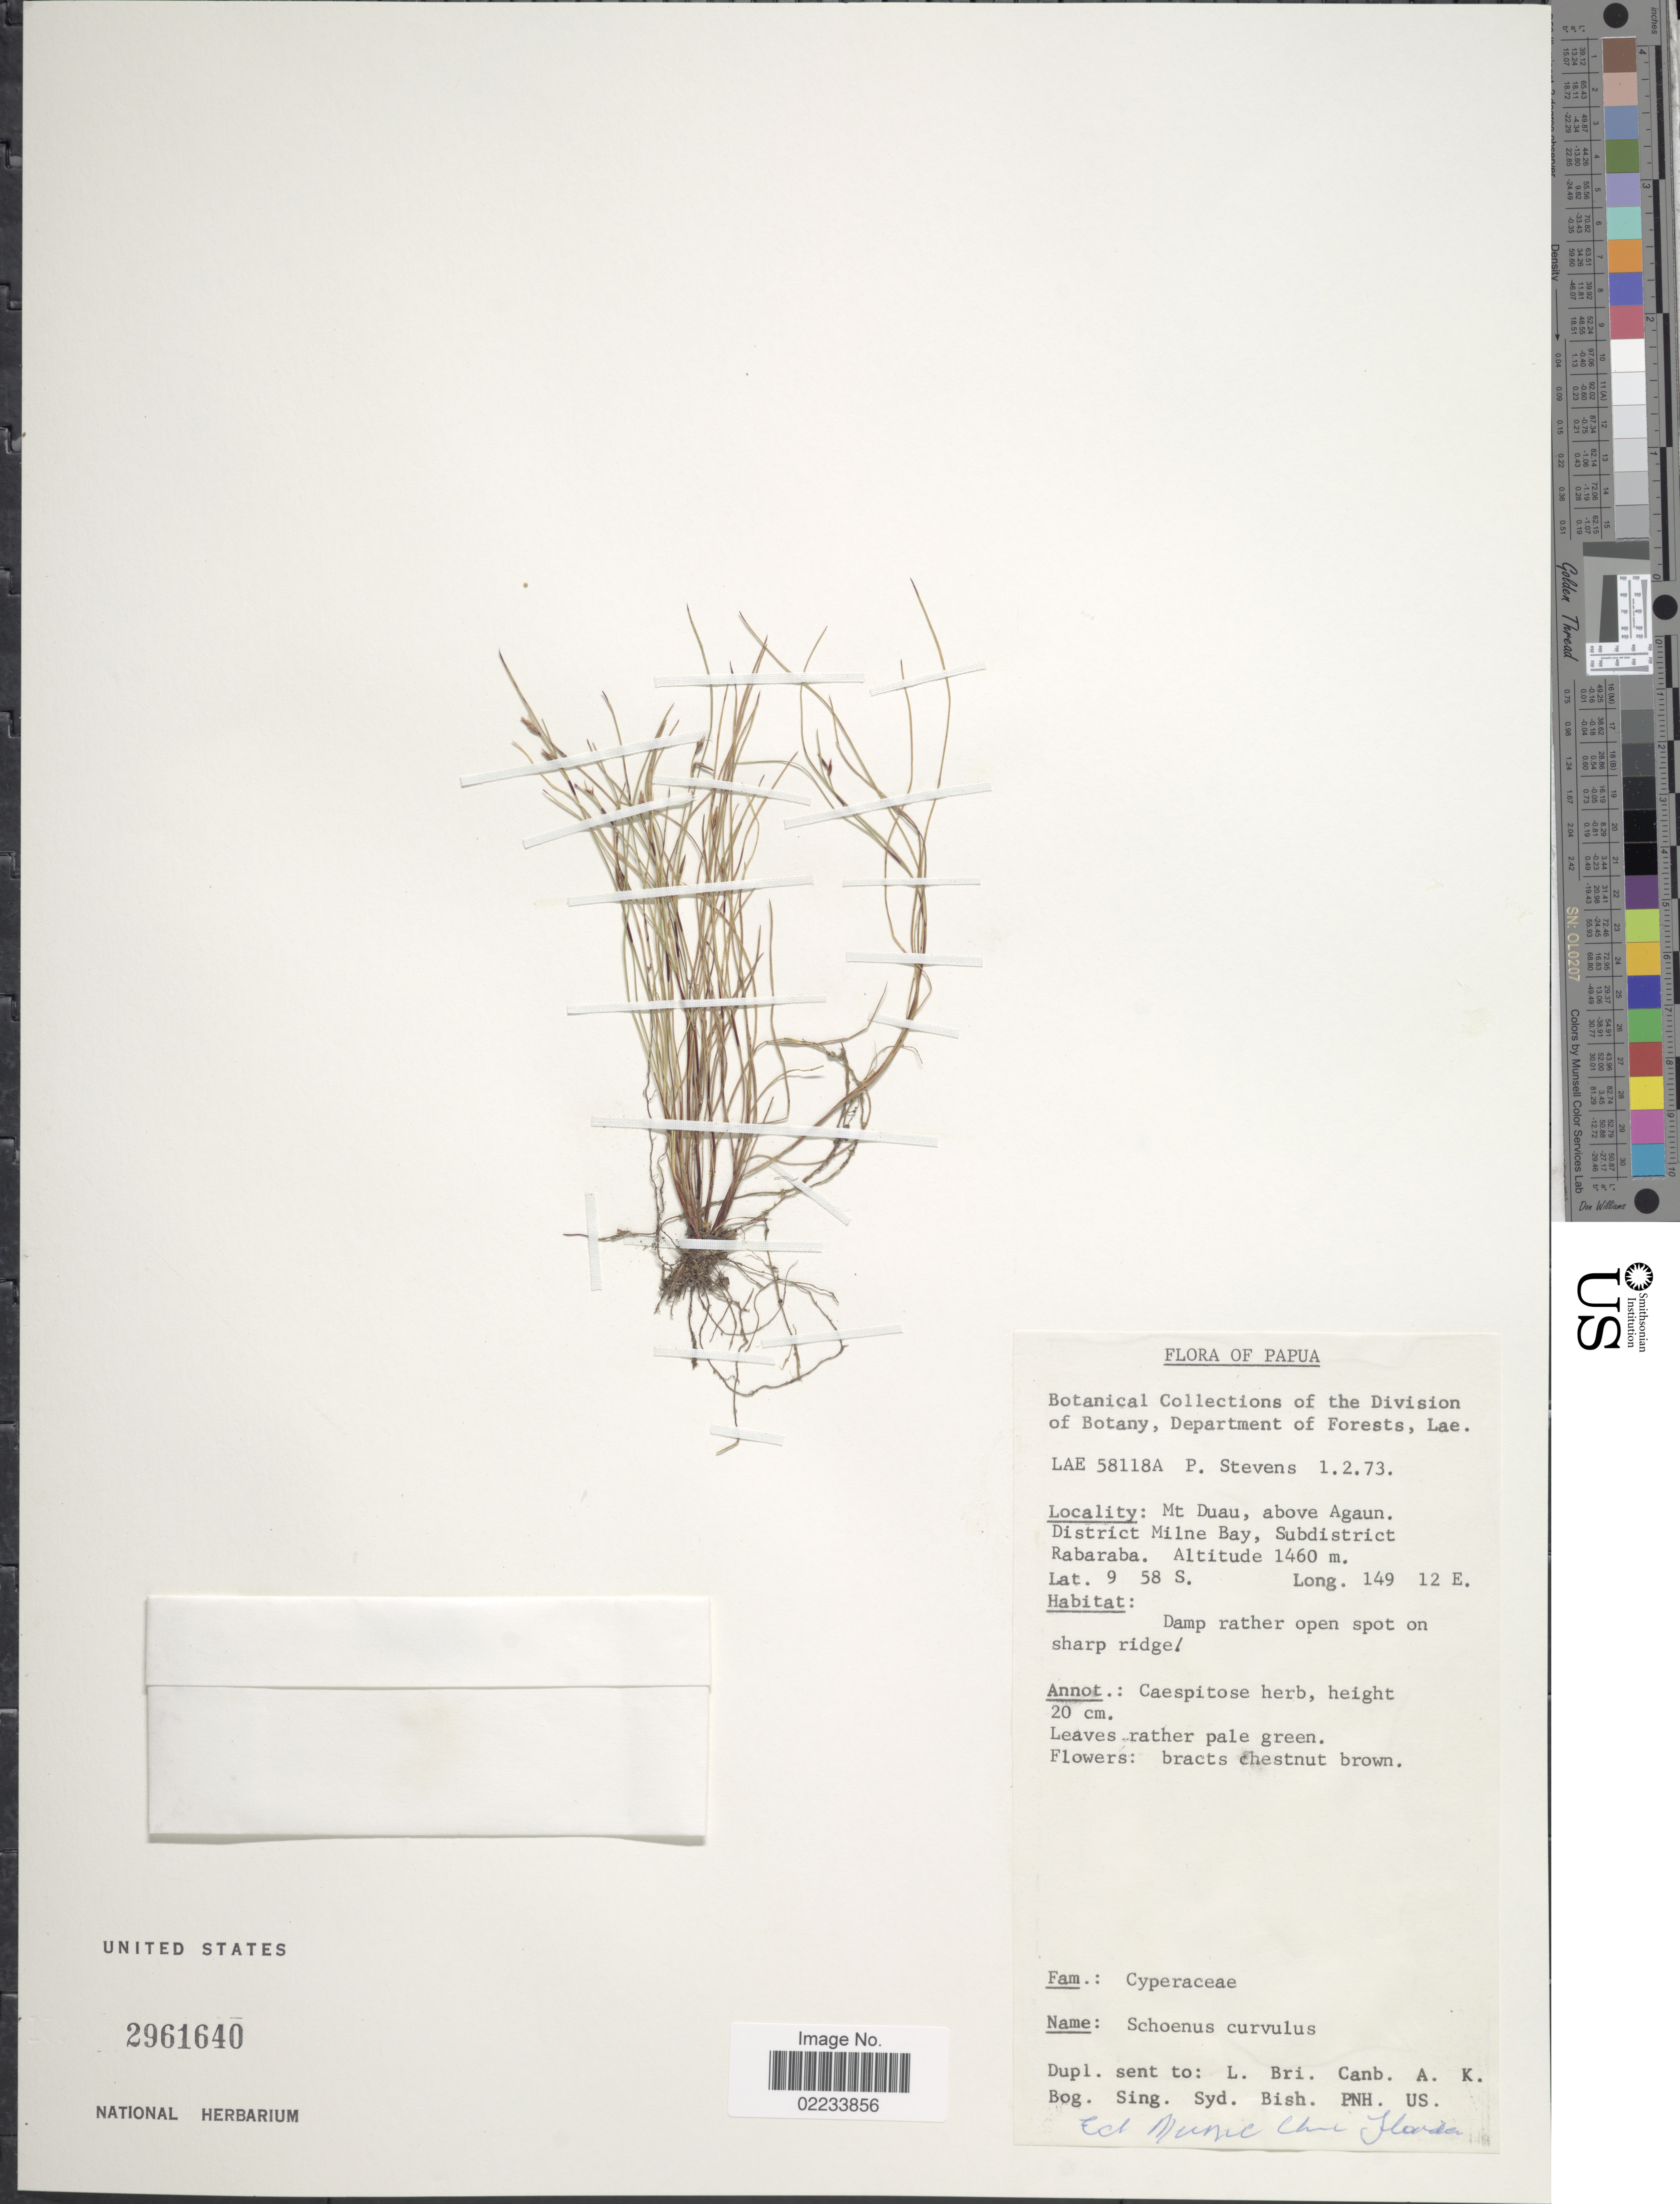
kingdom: Plantae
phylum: Tracheophyta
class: Liliopsida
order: Poales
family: Cyperaceae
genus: Schoenus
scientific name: Schoenus maschalinus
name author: Roem. & Schult.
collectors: P. F. Stevens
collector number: LAE 58118A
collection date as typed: Transcribed d/m/y: 1/2/73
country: Papua New Guinea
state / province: Milne Bay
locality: Mt Duau, above Agaun. District Milne Bay, Subdistrict Rabaraba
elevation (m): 1460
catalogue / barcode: US 2961640